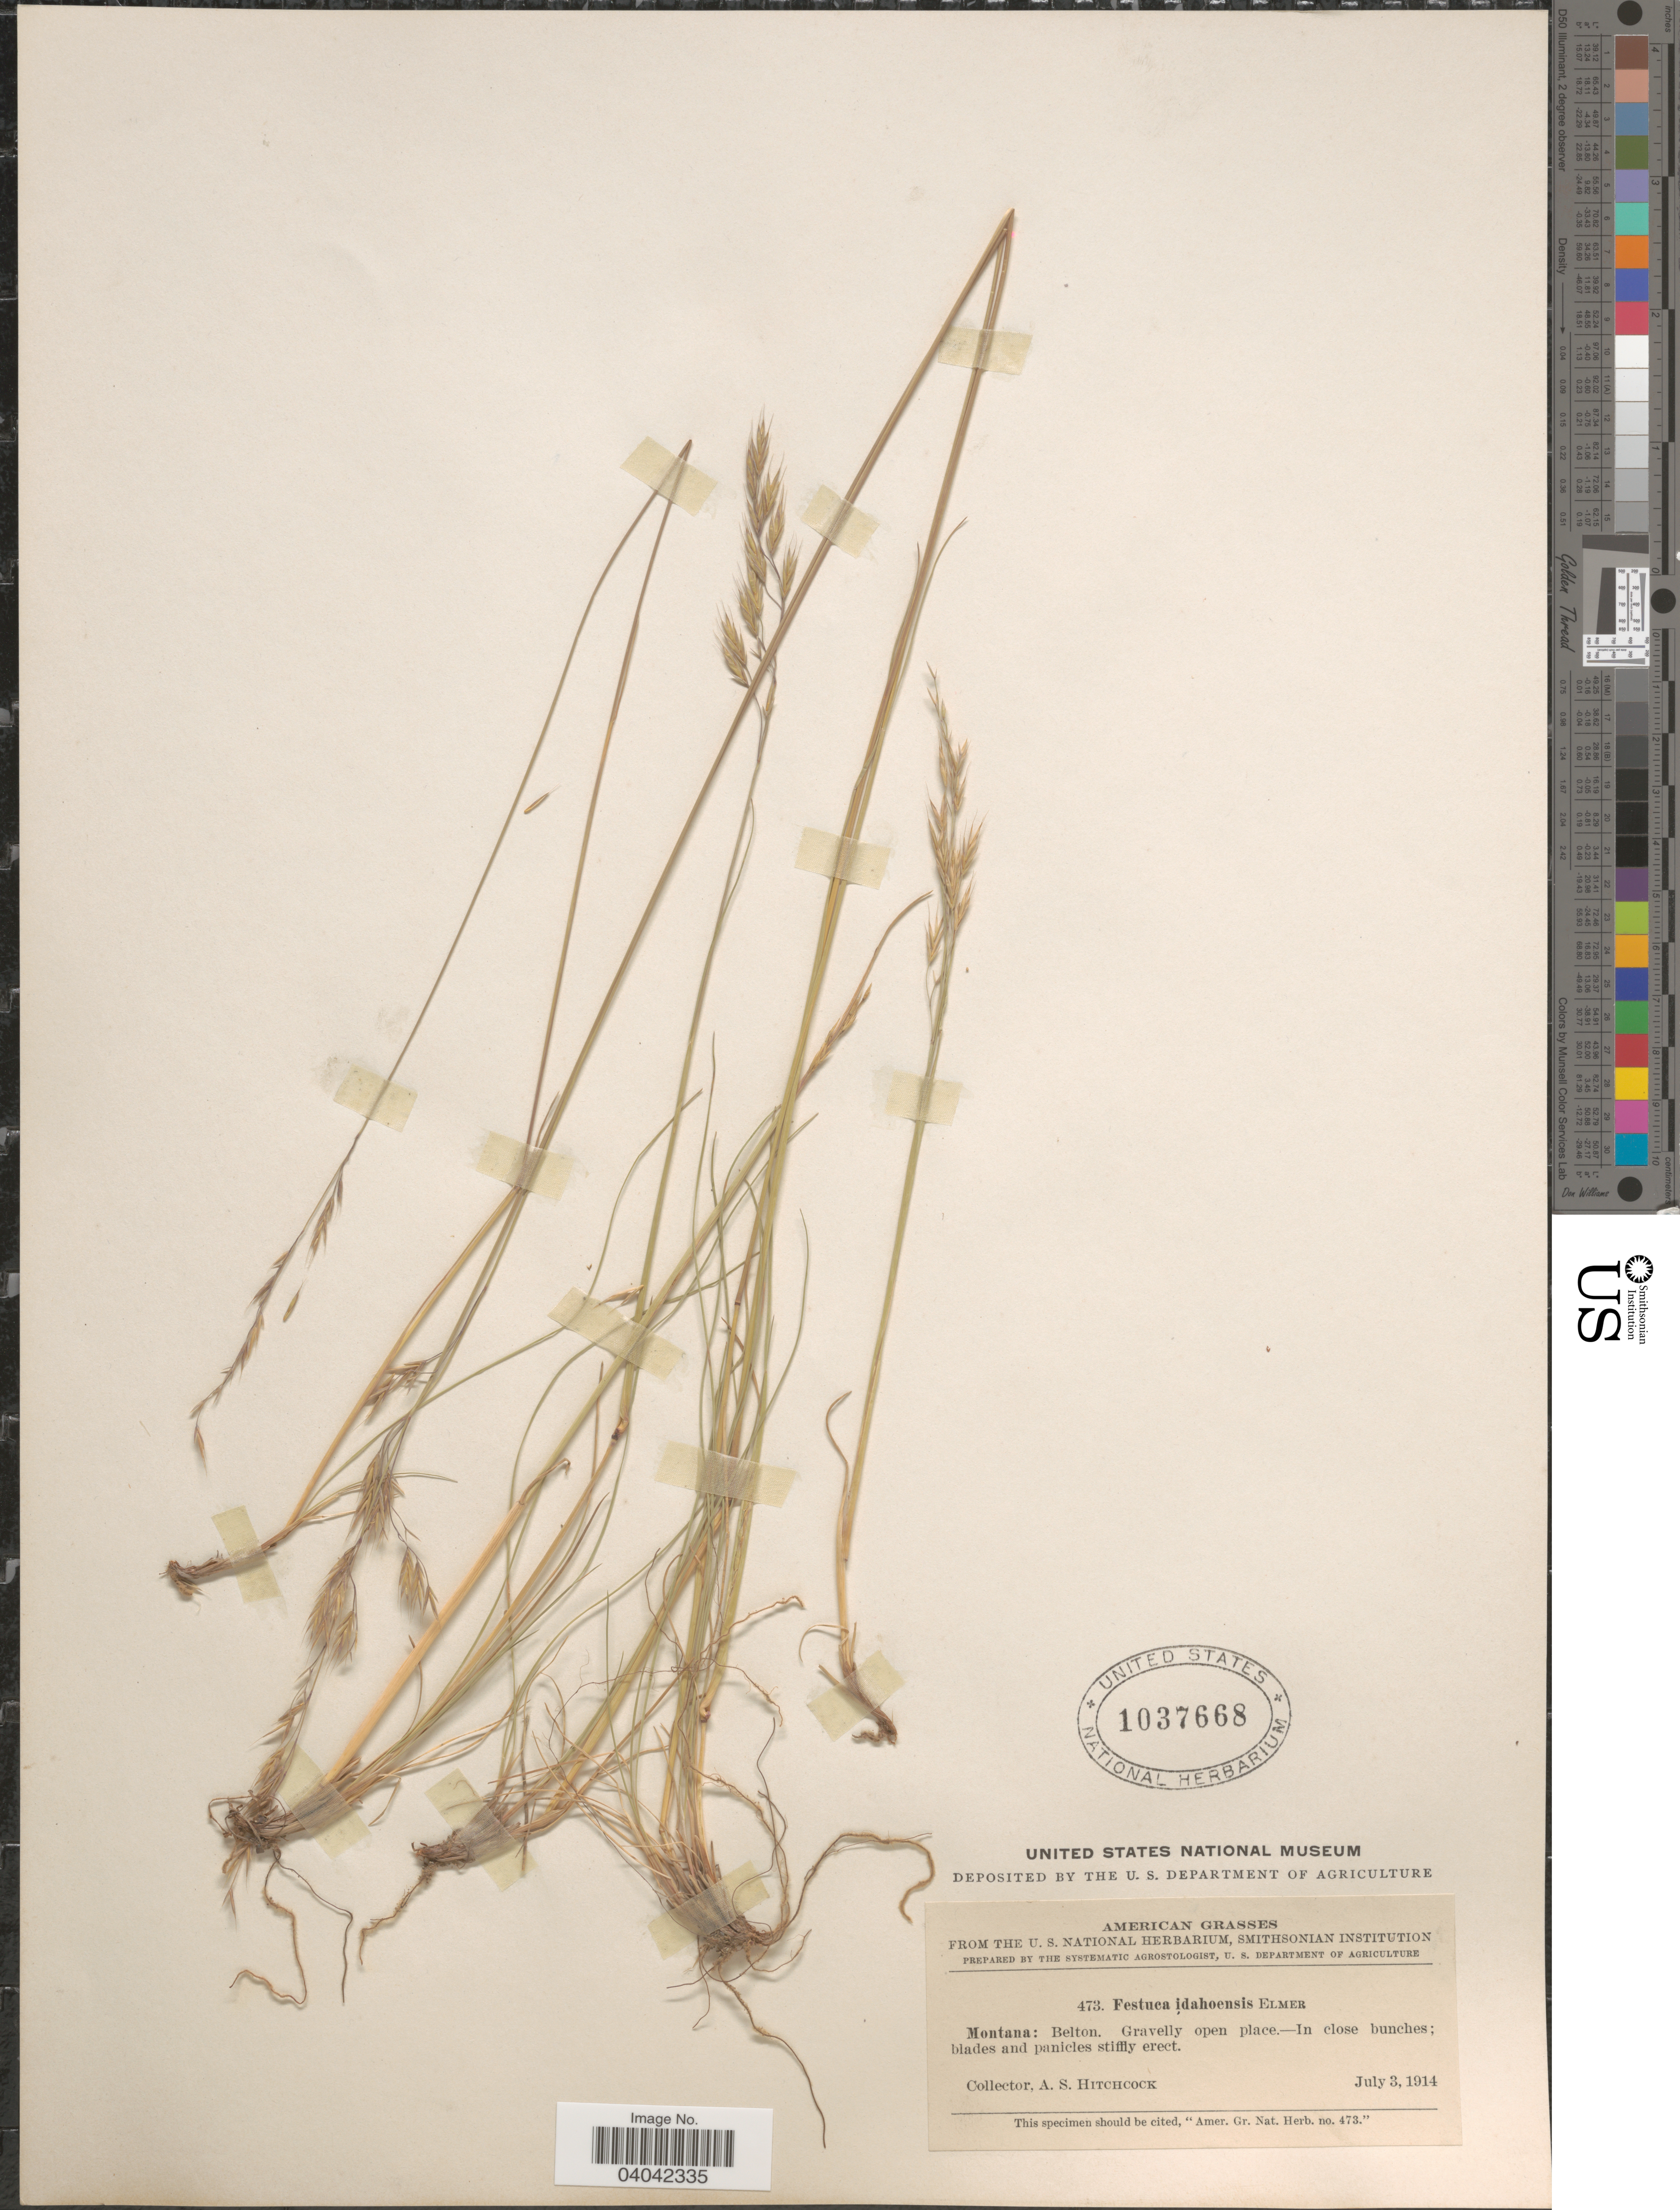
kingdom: Plantae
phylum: Tracheophyta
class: Liliopsida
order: Poales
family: Poaceae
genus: Festuca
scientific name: Festuca idahoensis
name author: Elmer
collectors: A. S. Hitchcock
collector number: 473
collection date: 1914-07-03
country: United States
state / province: Montana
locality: Belton.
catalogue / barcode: US 1037668